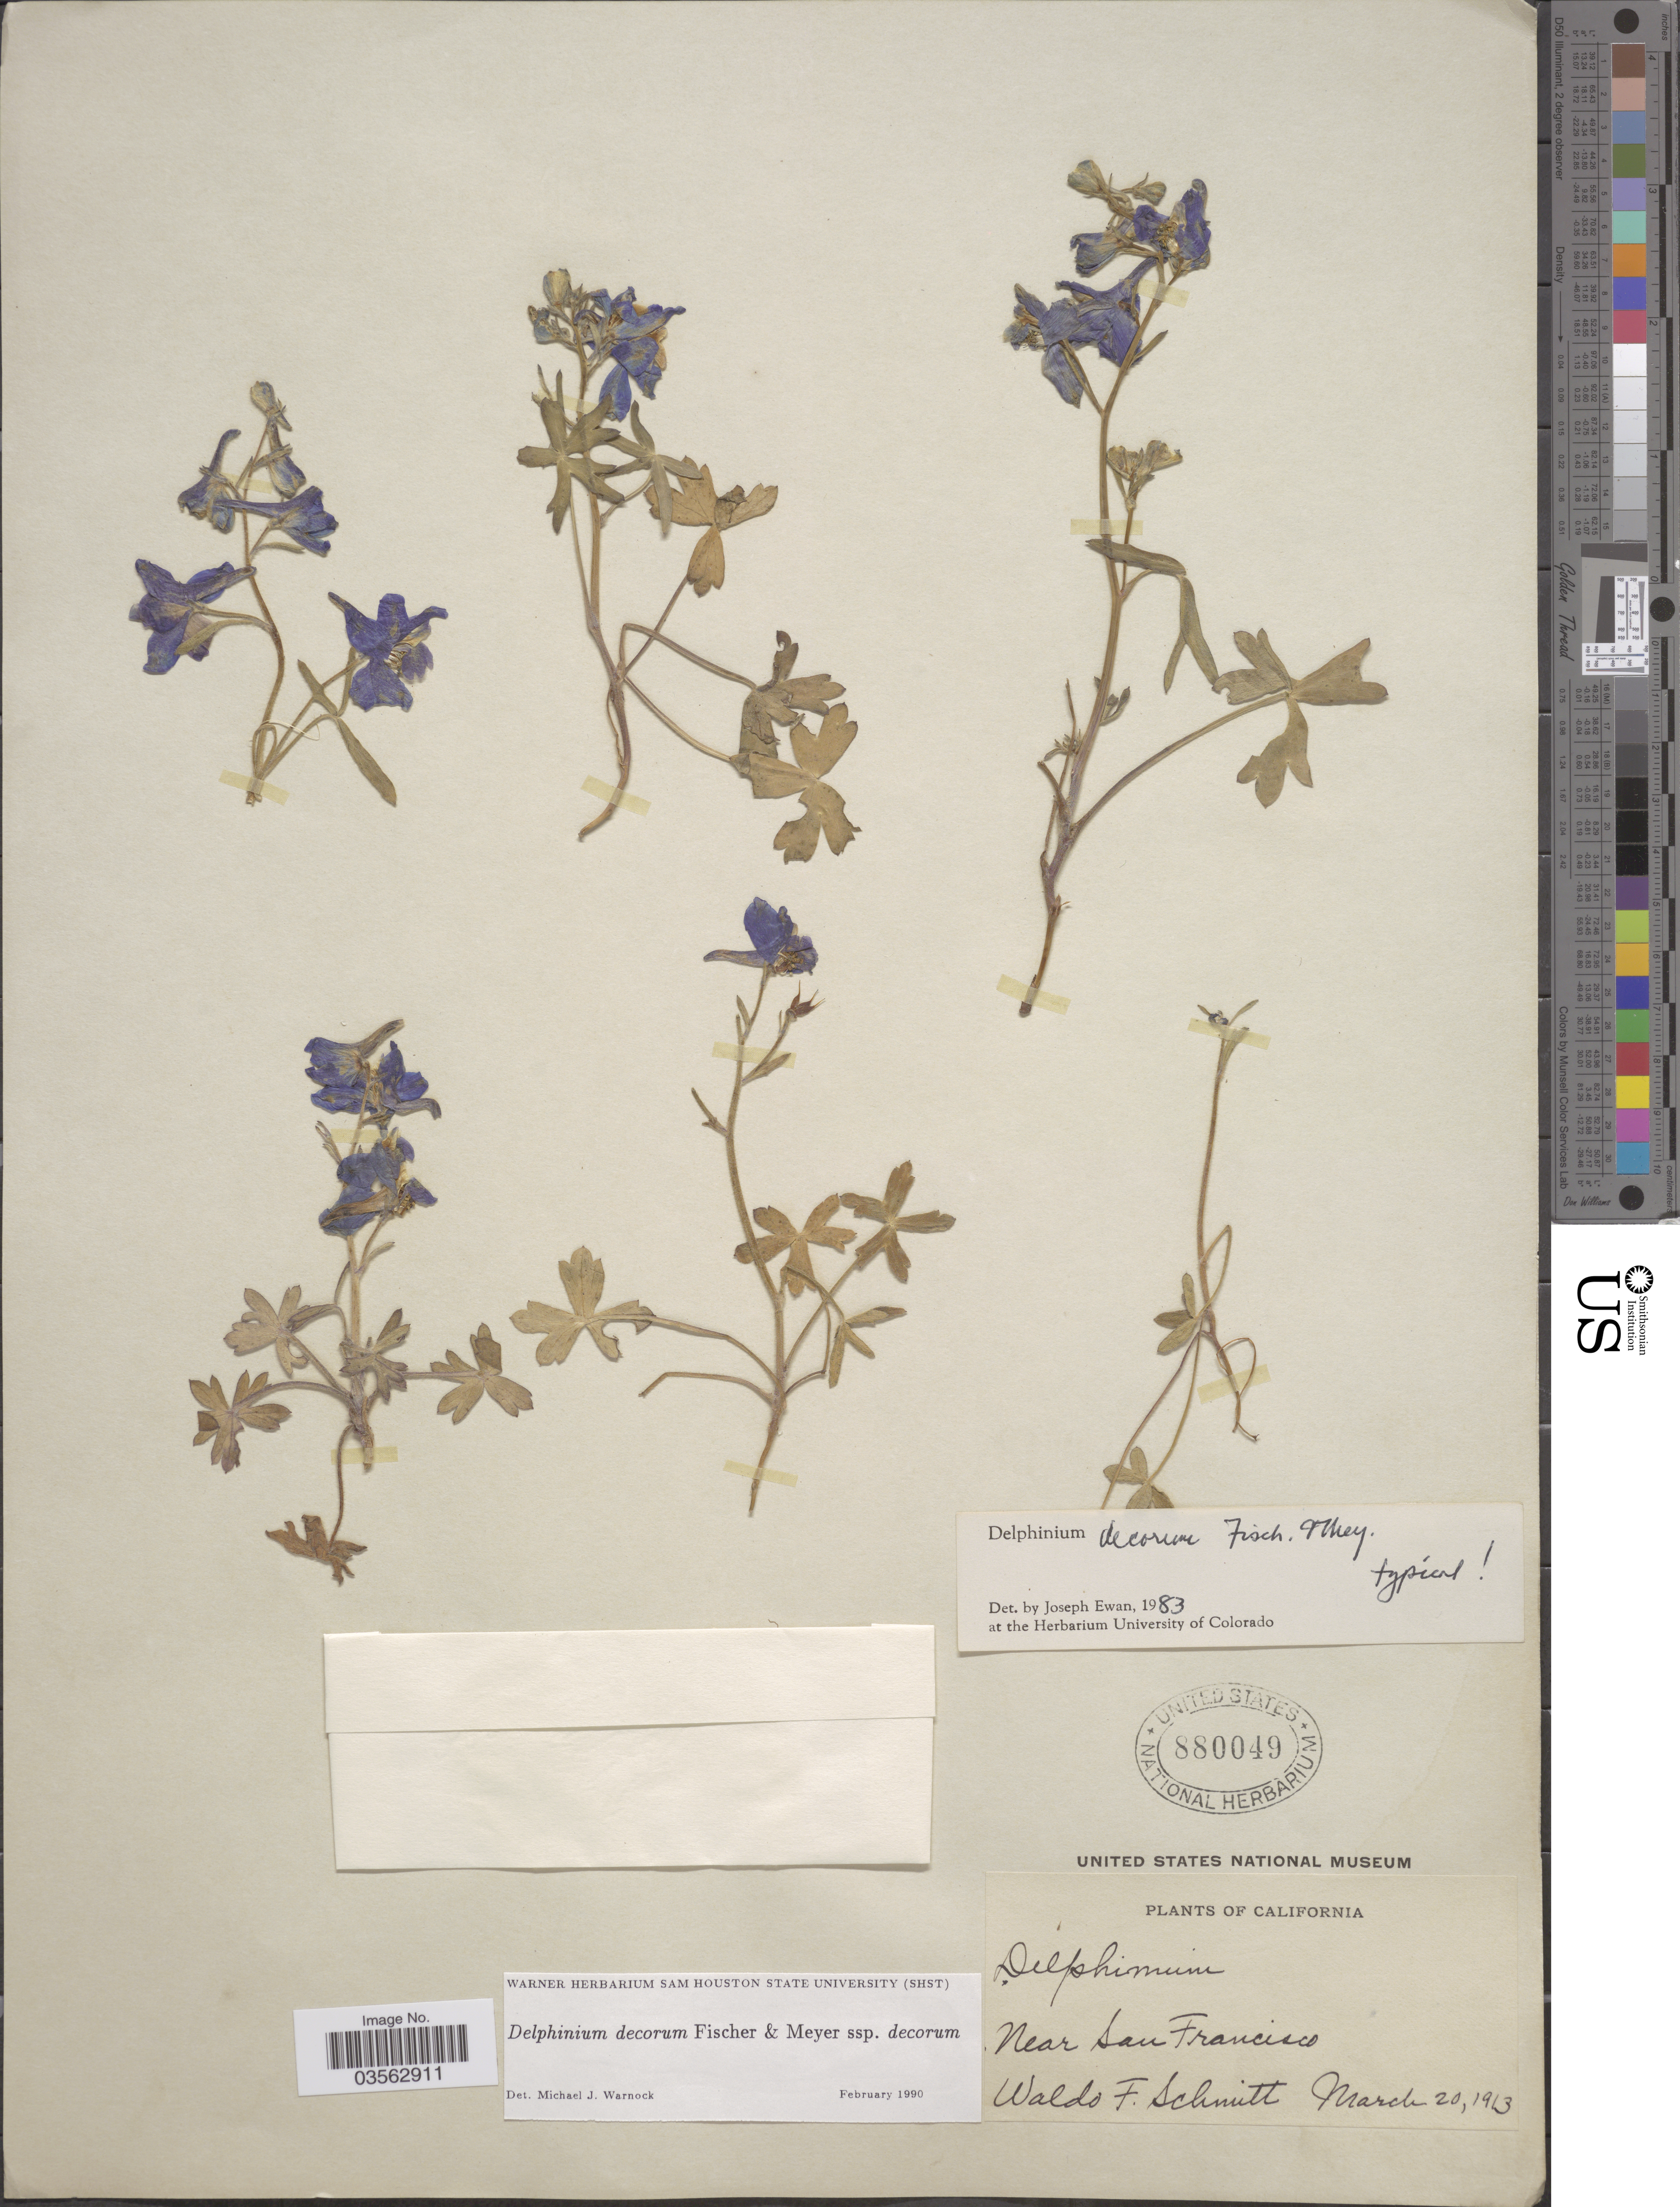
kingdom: Plantae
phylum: Tracheophyta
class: Magnoliopsida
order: Ranunculales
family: Ranunculaceae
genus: Delphinium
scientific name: Delphinium decorum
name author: Fisch. & C.A. Mey.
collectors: W. F. Schmitt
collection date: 1913-03-20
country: United States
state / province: California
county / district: San Francisco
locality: Near San Francisco.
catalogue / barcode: US 880049